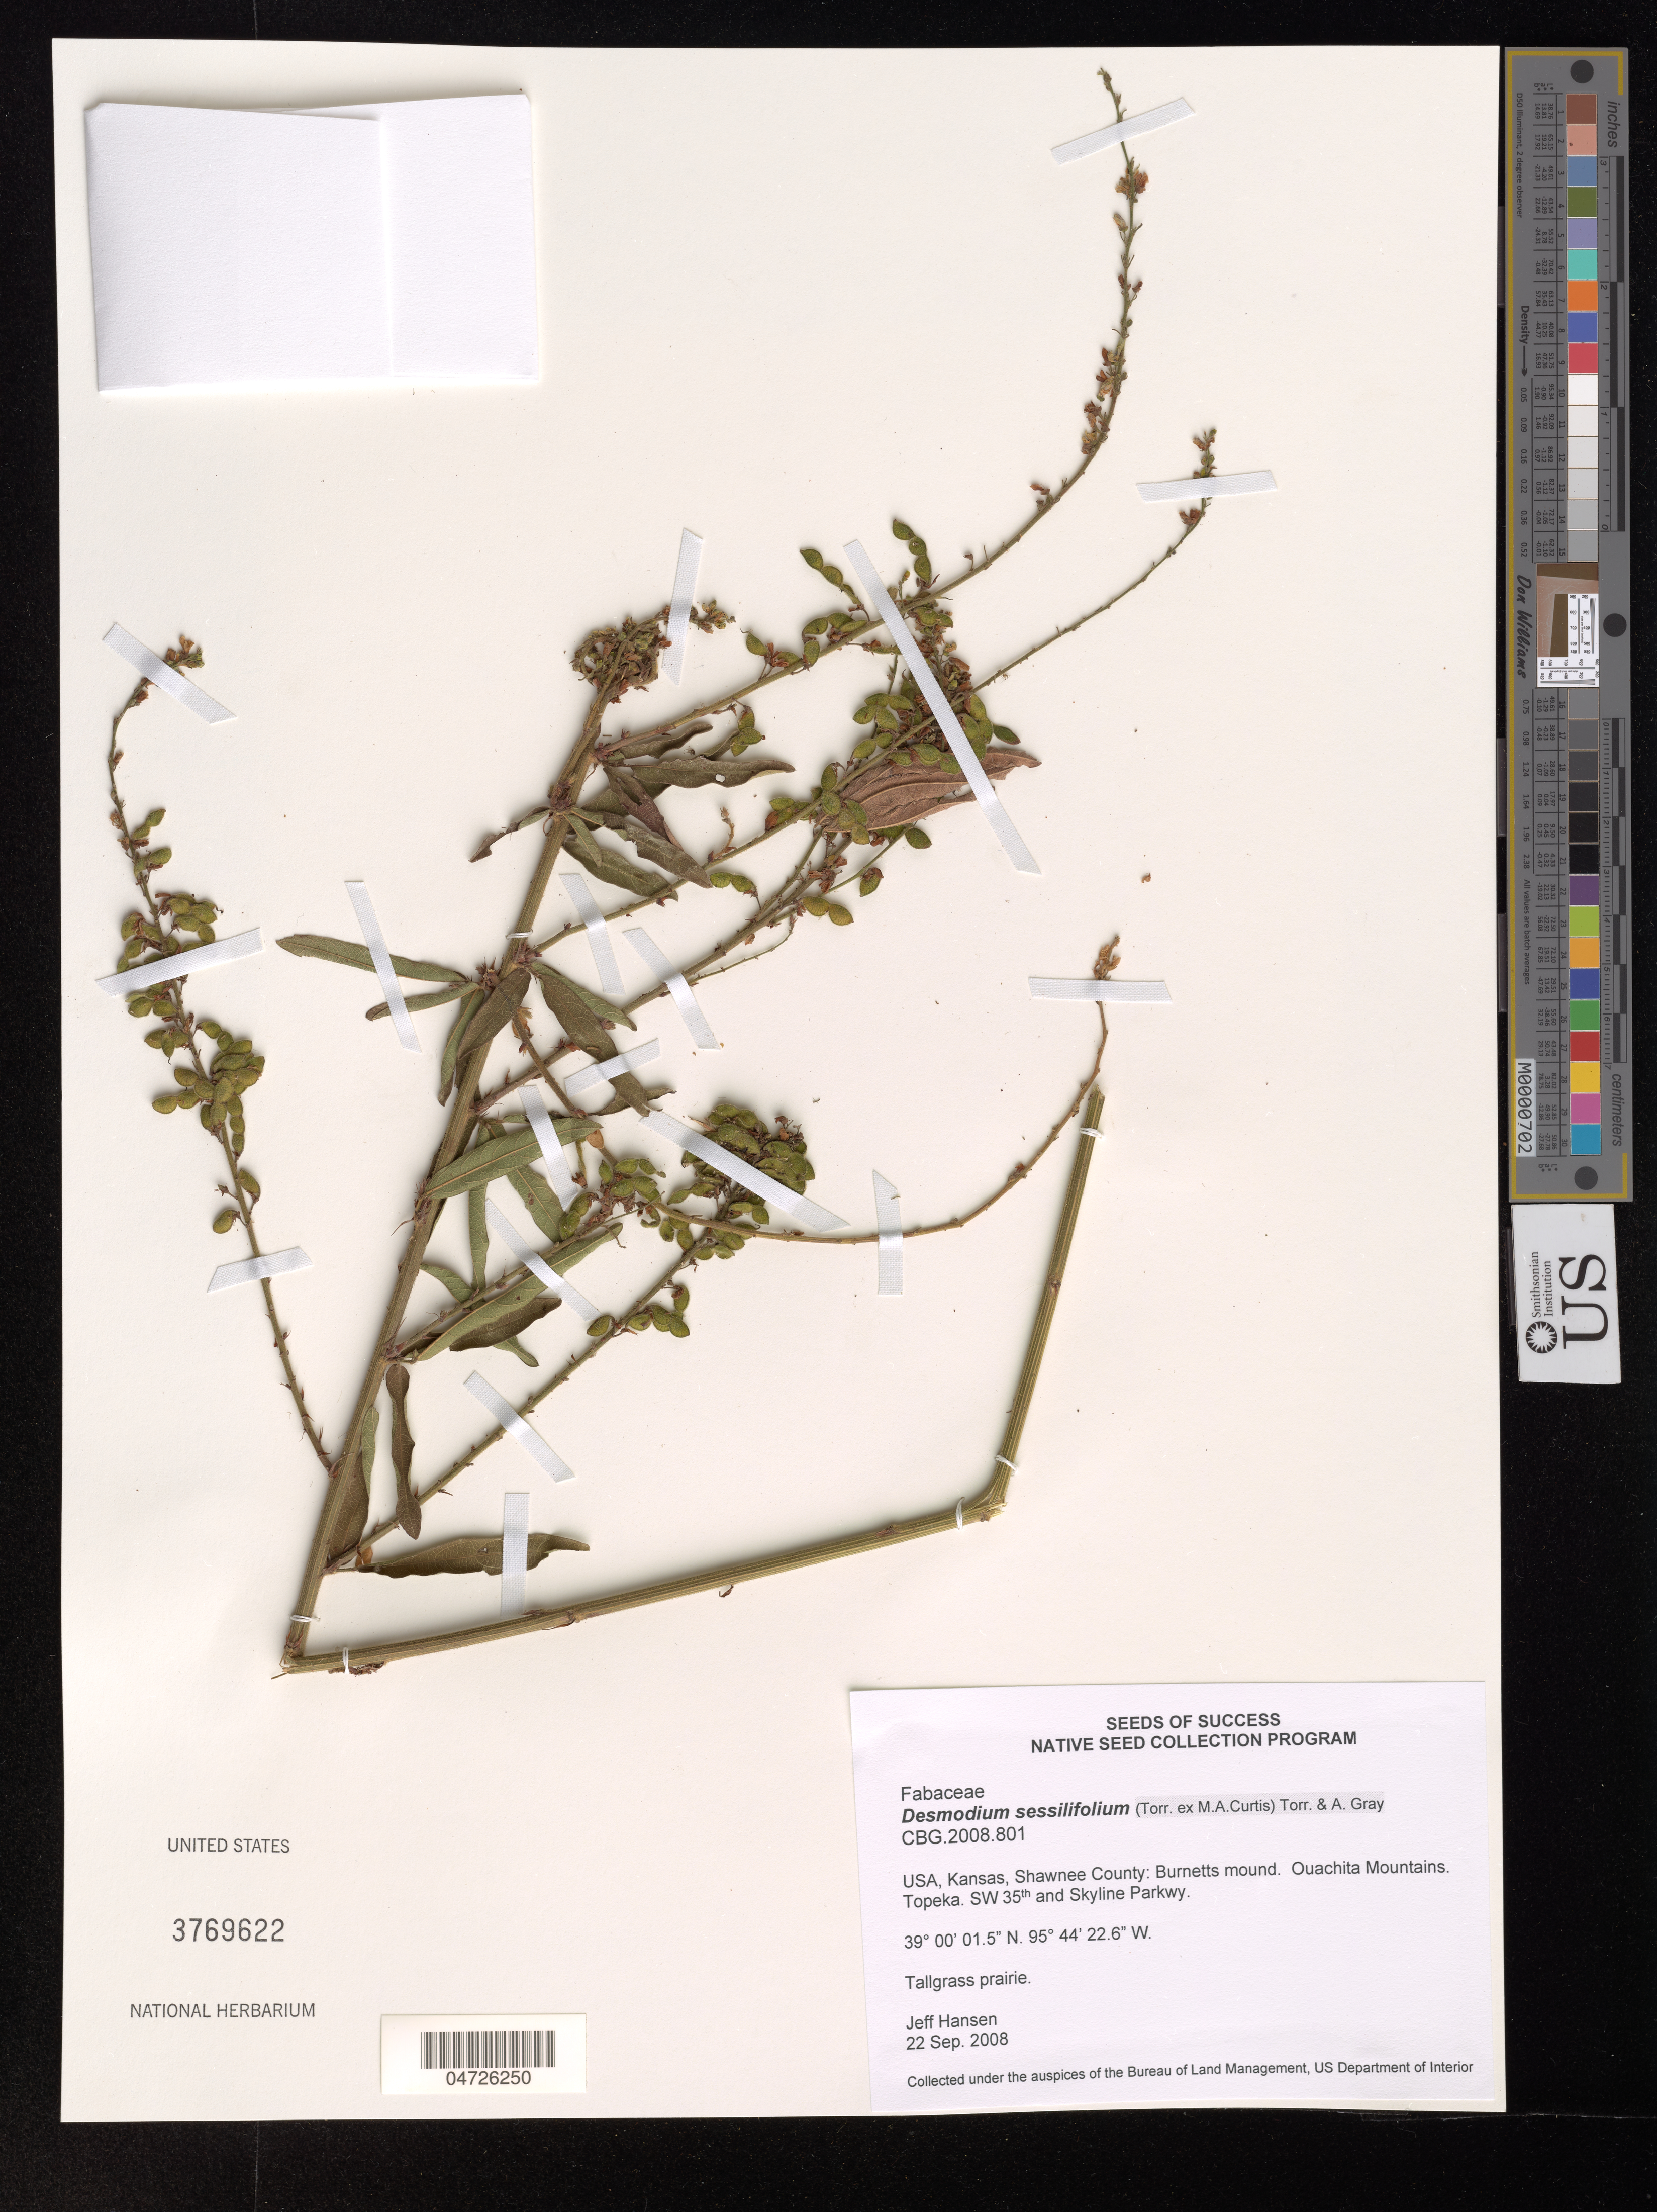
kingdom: Plantae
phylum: Tracheophyta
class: Magnoliopsida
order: Fabales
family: Fabaceae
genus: Desmodium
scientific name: Desmodium sessilifolium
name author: Torr. & A. Gray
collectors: J. Hansen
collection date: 2008-09-22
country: United States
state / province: Kansas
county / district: Shawnee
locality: Shawnee County: Burnetts mound. Ouachita Mountains. Topeka. SW 35th and Skyline Parkwy.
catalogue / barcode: US 3769622